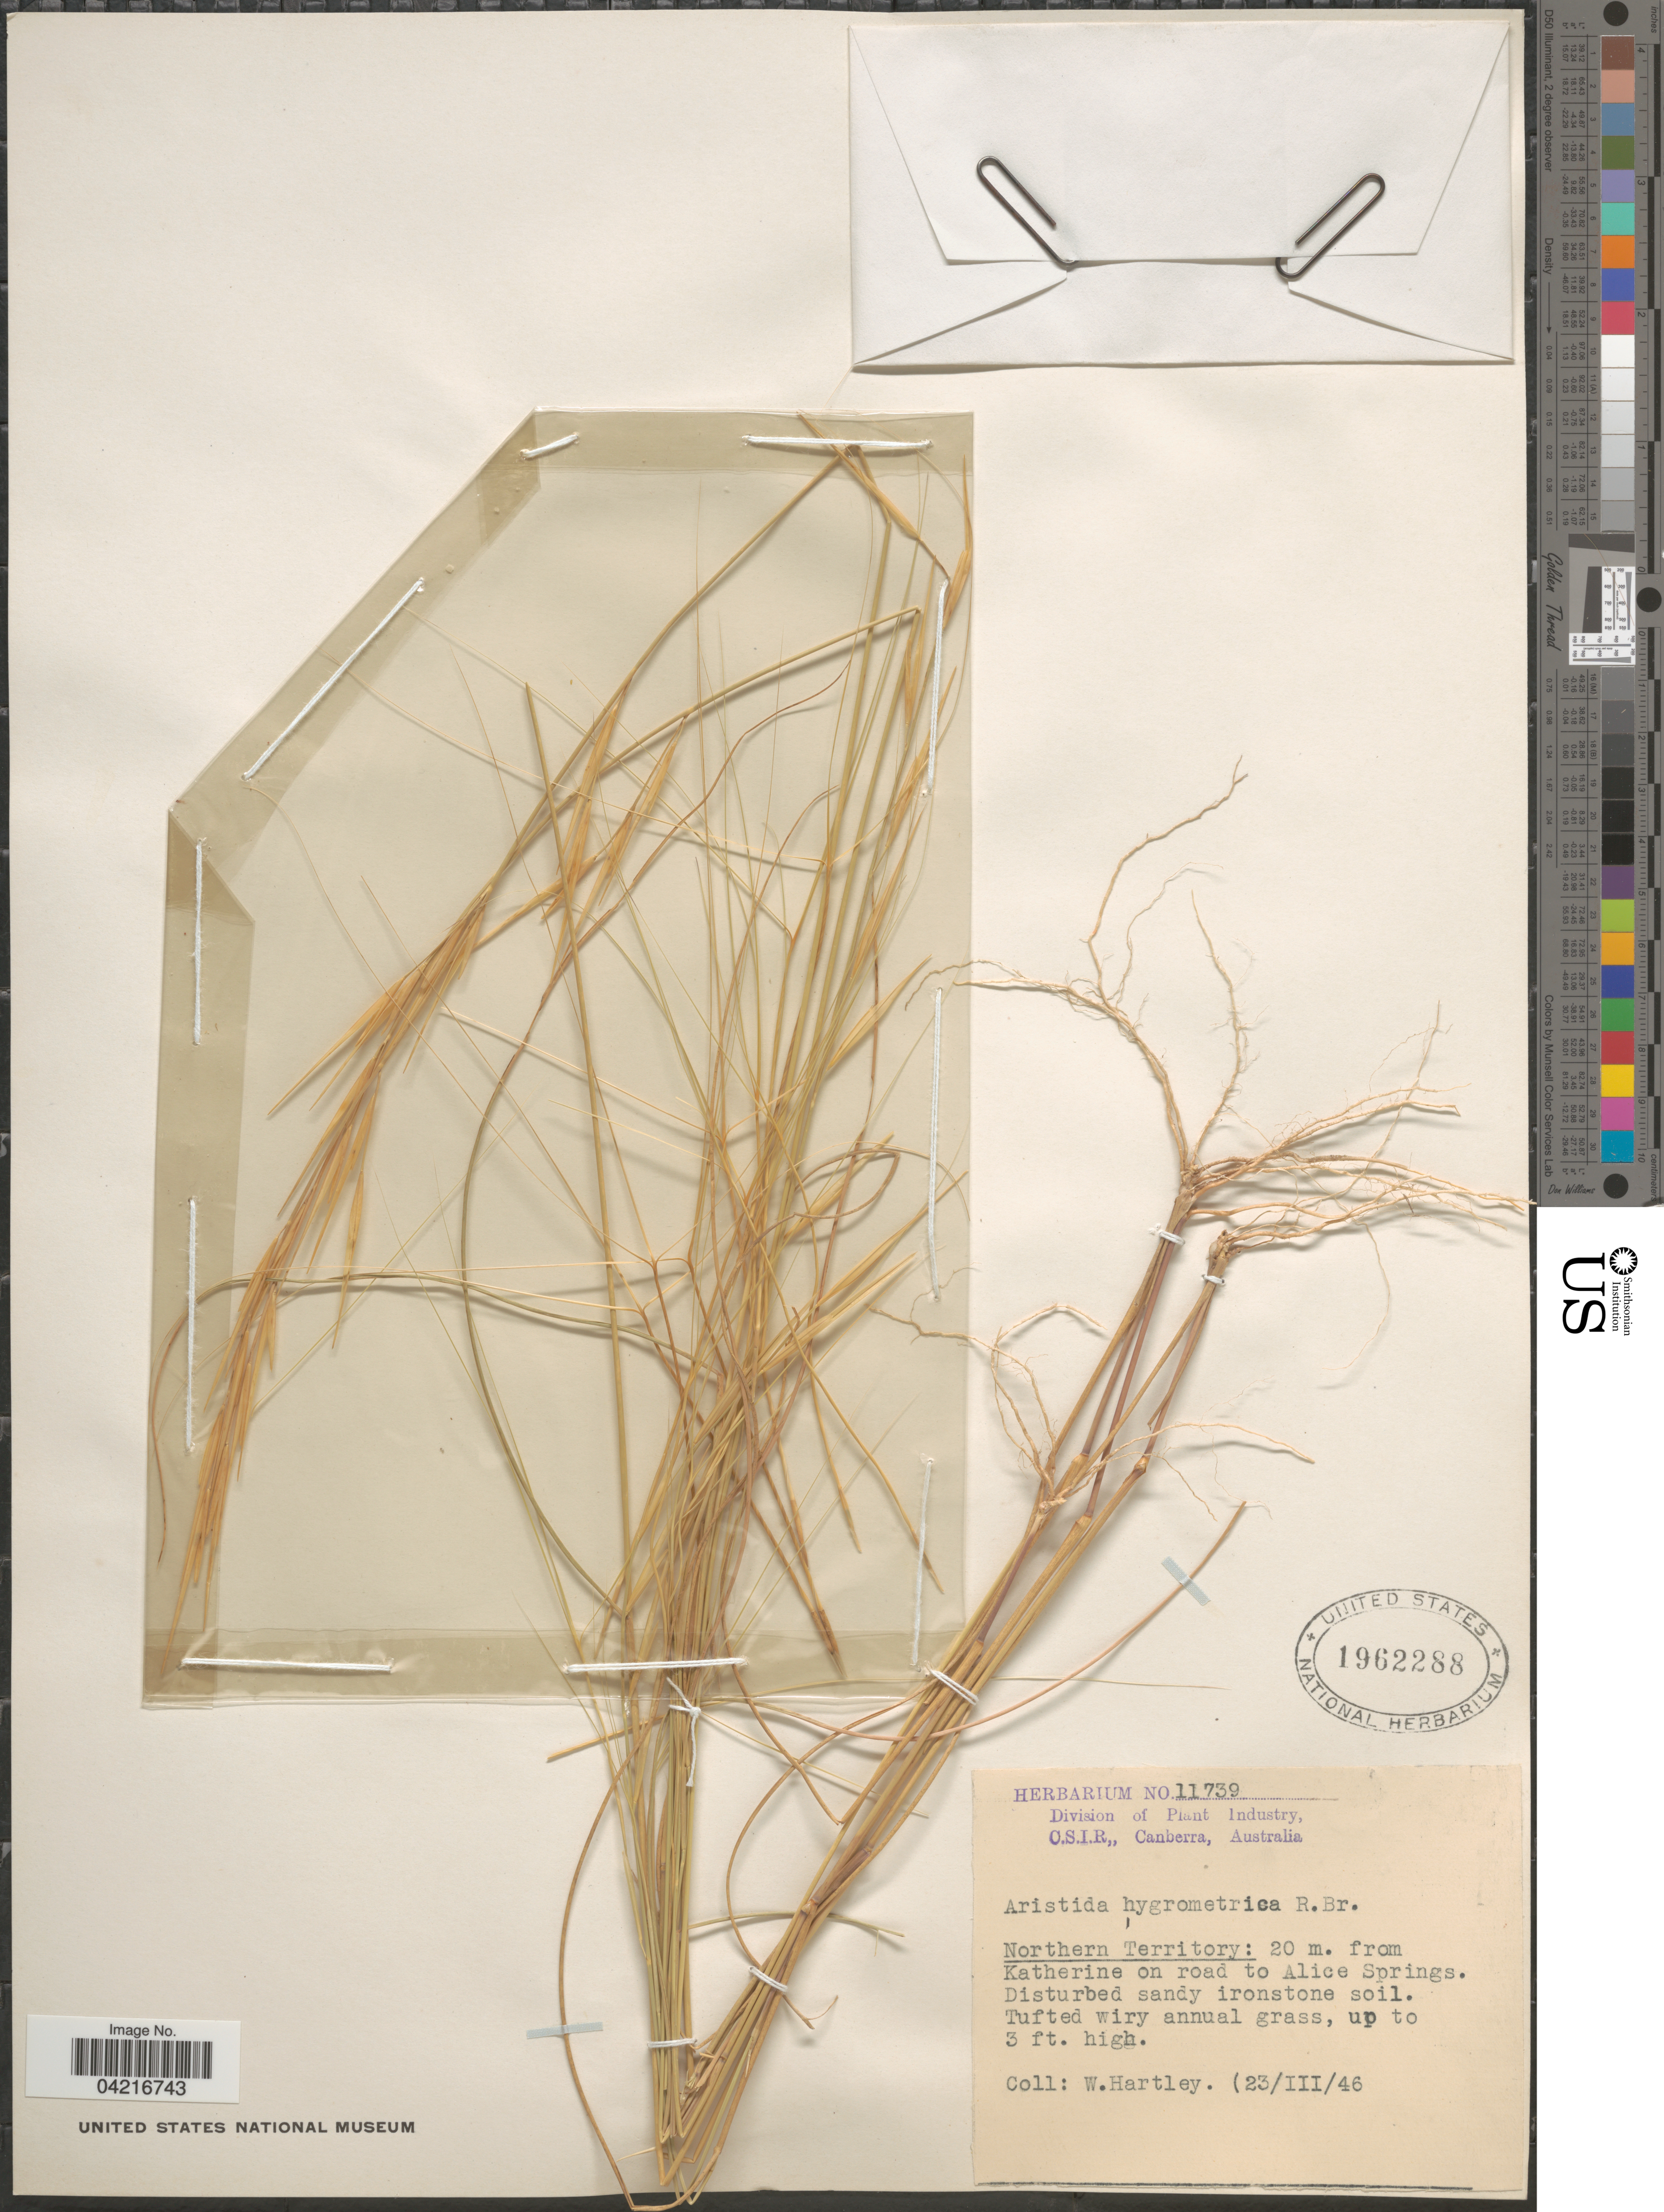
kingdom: Plantae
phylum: Tracheophyta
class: Liliopsida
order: Poales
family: Poaceae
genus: Aristida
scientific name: Aristida hygrometrica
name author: R. Br.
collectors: W. Hartley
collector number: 11739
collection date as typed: Transcribed d/m/y: 23/3/46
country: Australia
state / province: Northern Territory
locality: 20 m. from Katherine on road to Alice Springs. Disturbed sandy ironstone soil.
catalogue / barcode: US 1962288